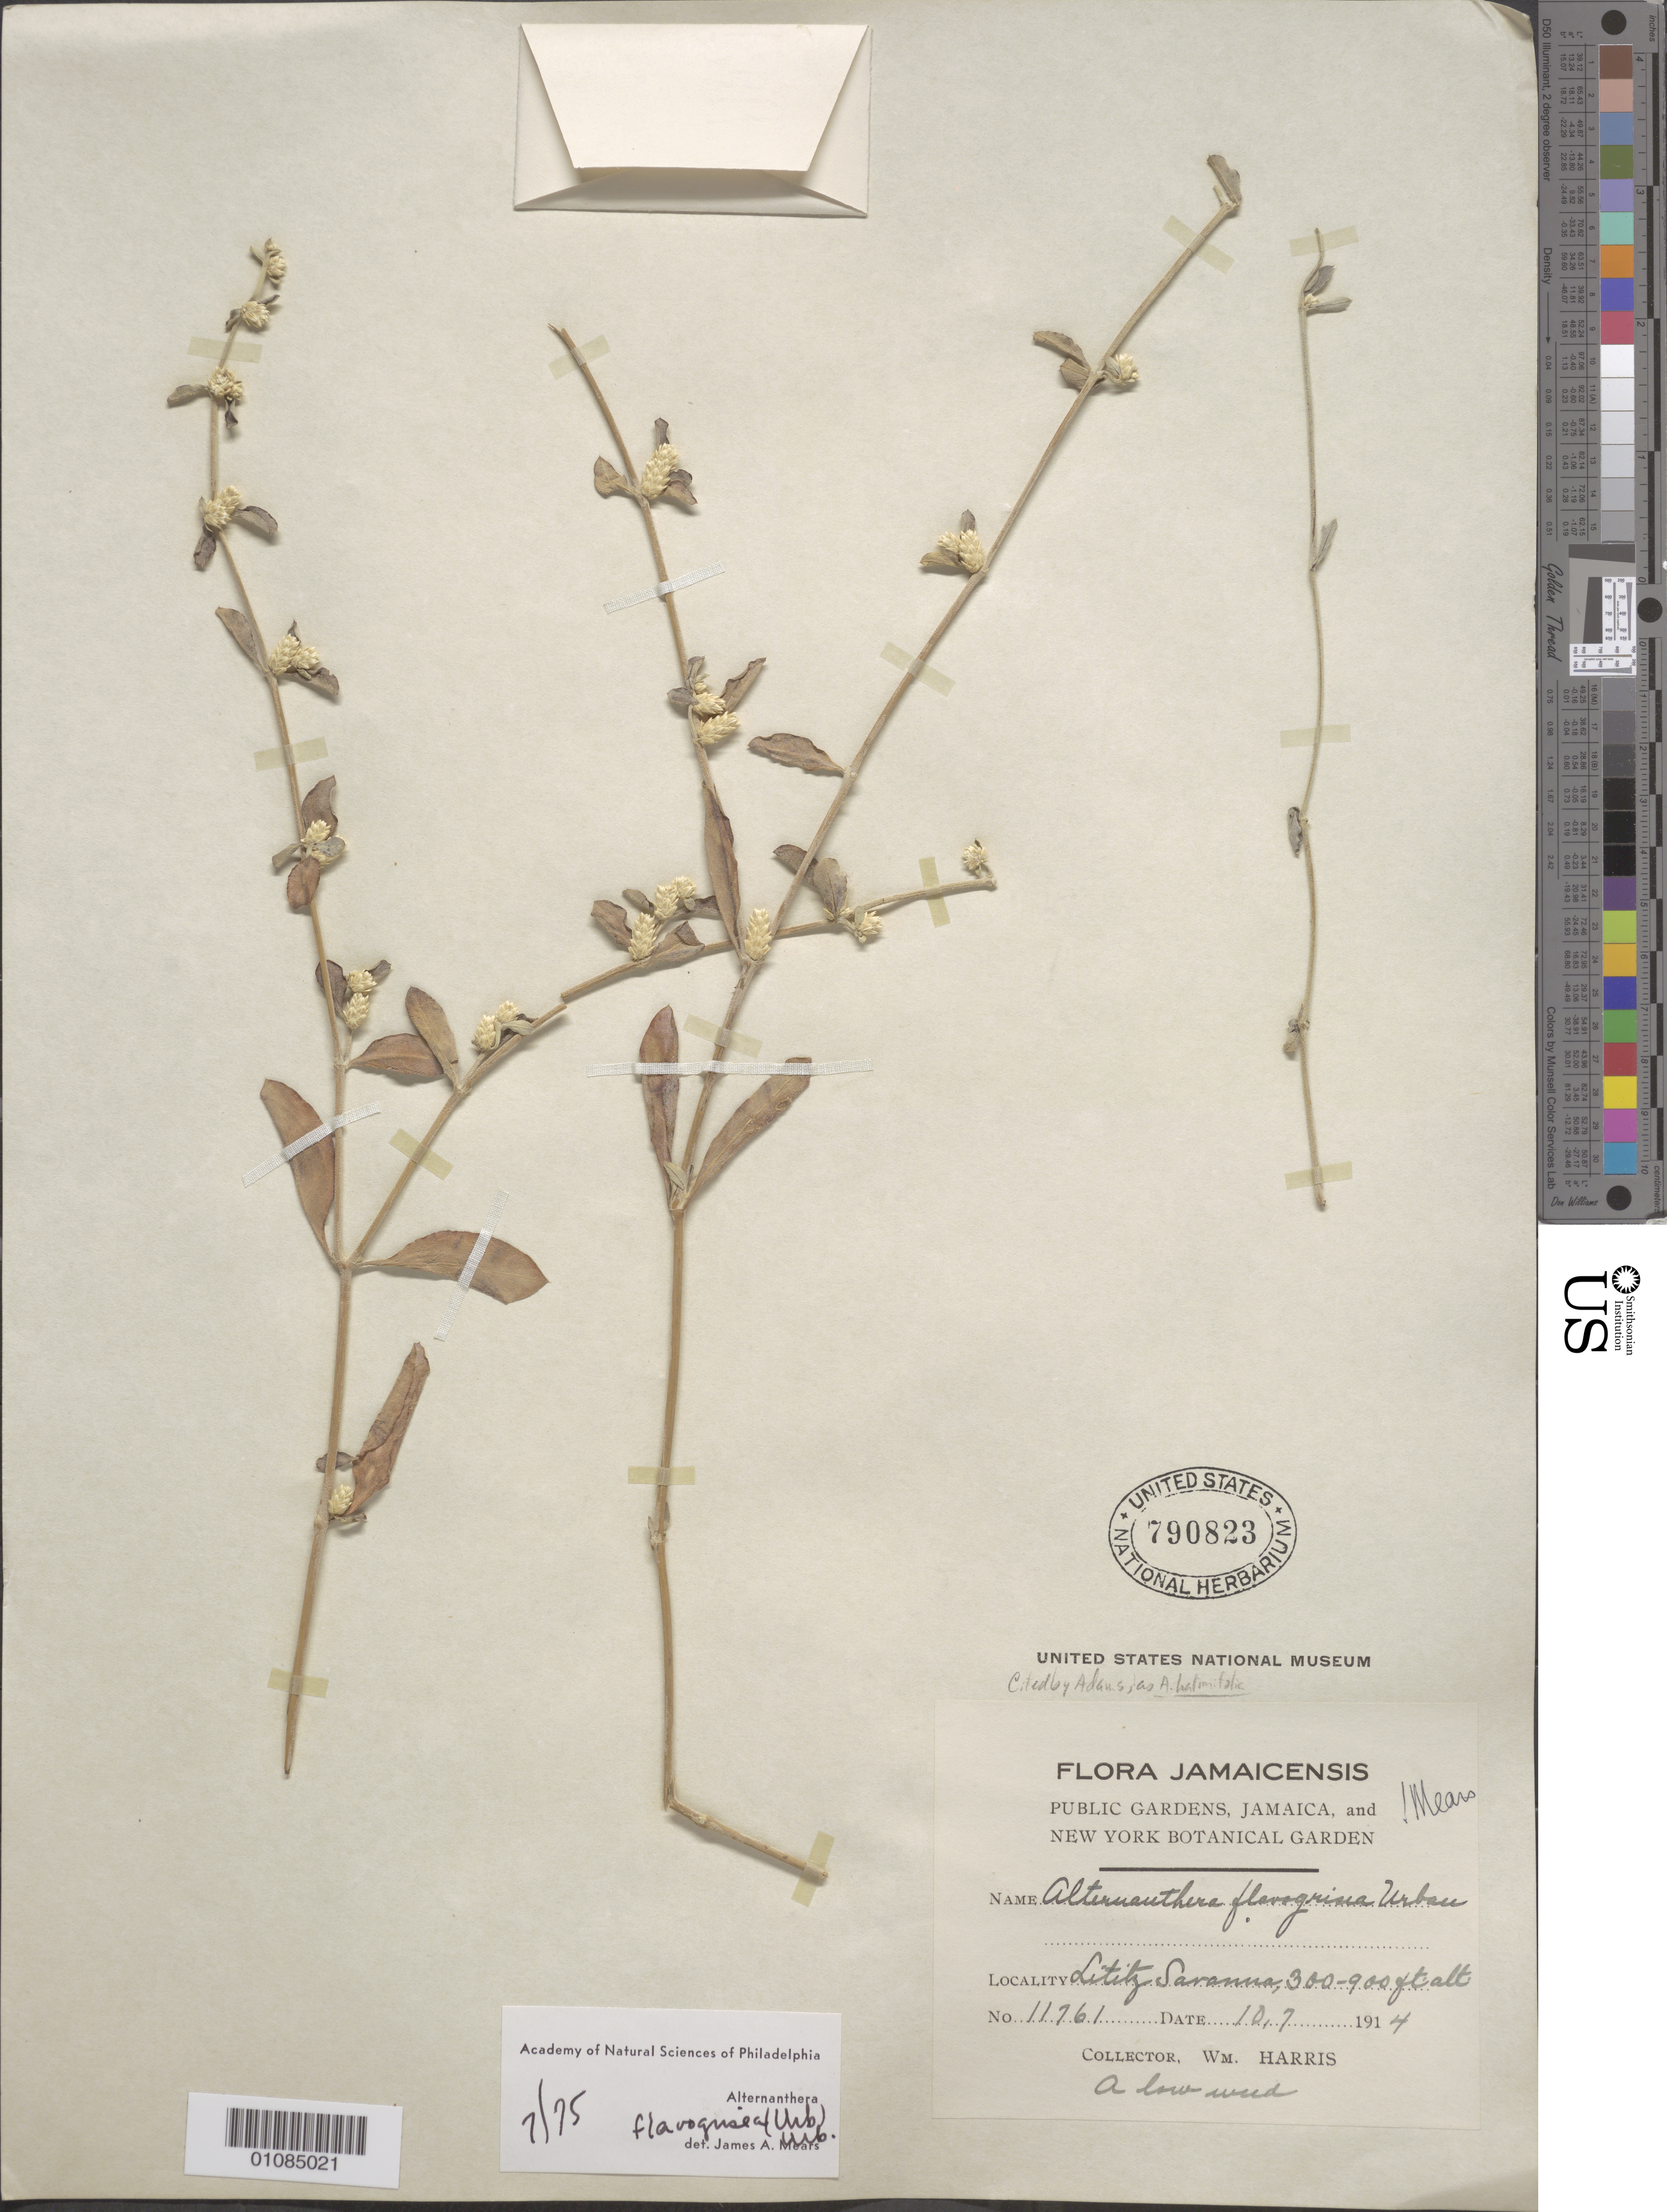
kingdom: Plantae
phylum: Tracheophyta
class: Magnoliopsida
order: Caryophyllales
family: Amaranthaceae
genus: Alternanthera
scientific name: Alternanthera flavogrisea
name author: Urb.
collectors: W. Harris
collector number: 11761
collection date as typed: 10 Jul 1914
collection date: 1914-07-10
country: Jamaica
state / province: Saint Elizabeth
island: Jamaica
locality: Lititz Savanna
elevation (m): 91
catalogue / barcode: US 790823